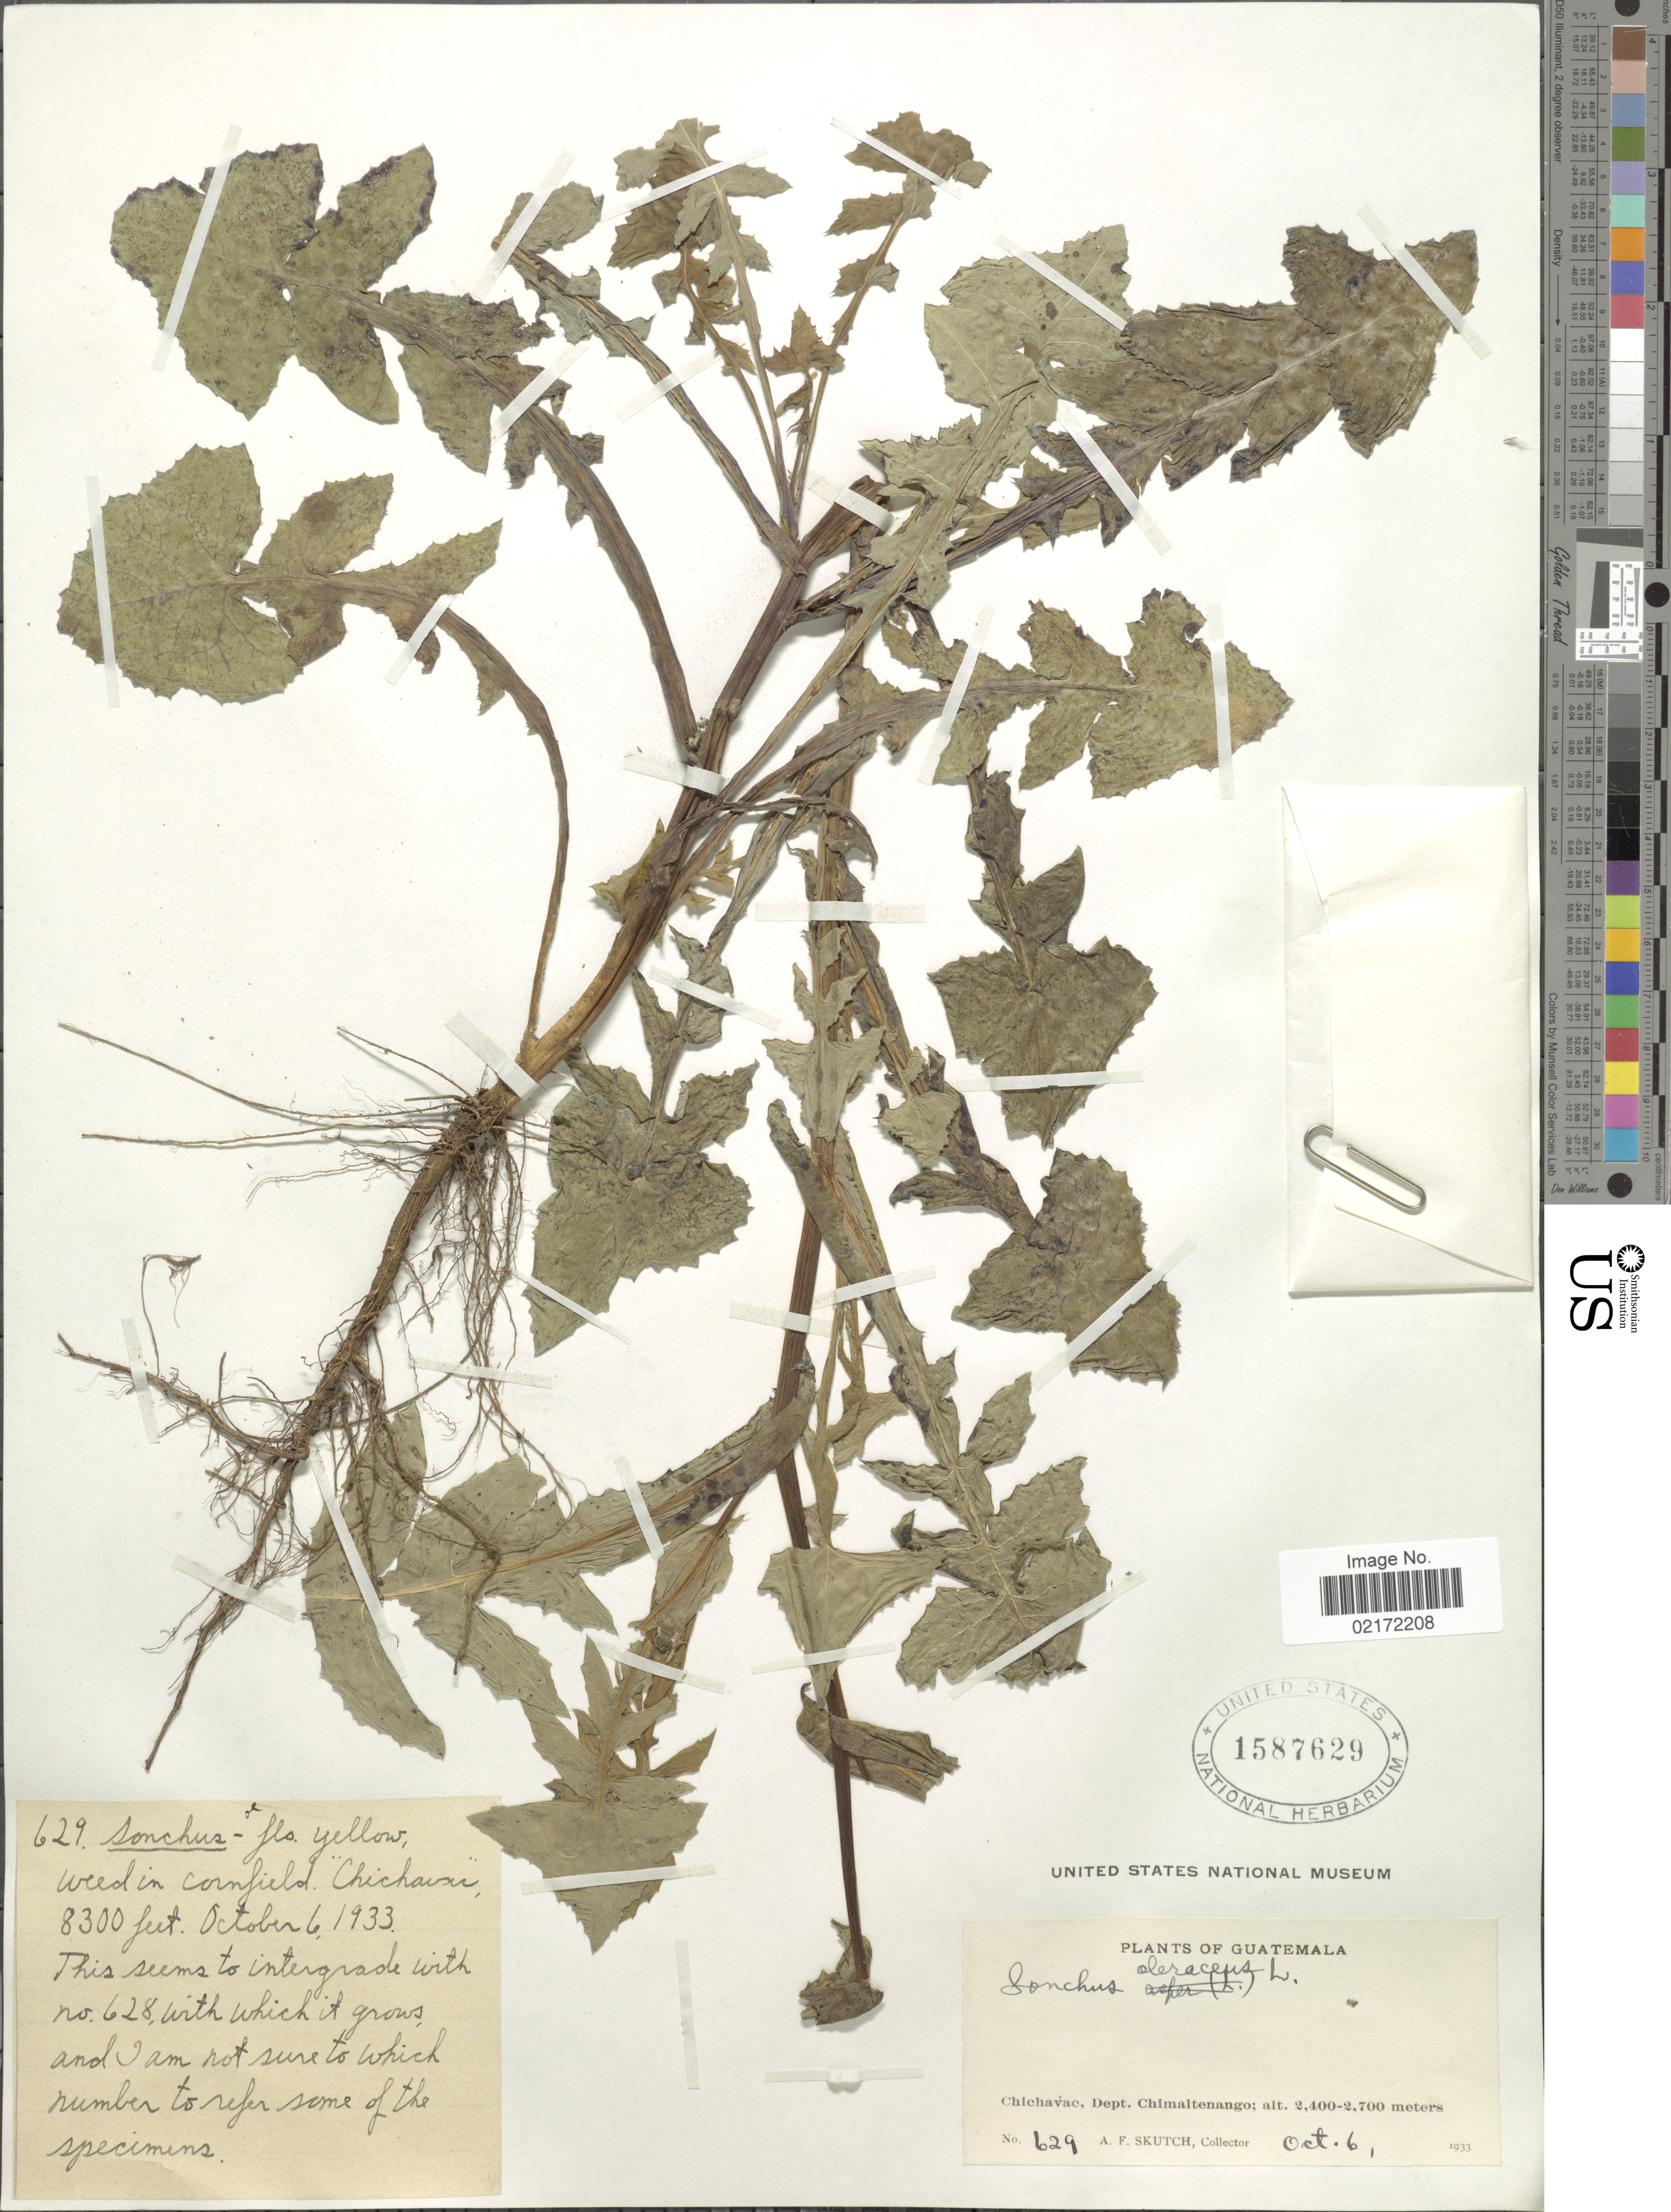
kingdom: Plantae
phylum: Tracheophyta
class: Magnoliopsida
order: Asterales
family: Asteraceae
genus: Sonchus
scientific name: Sonchus oleraceus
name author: L.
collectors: A. F. Skutch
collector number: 629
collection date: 1933-10-06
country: Guatemala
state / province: Chimaltenango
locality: Chichavac, Dept. Chimaltenango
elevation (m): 2400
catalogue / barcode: US 1587629